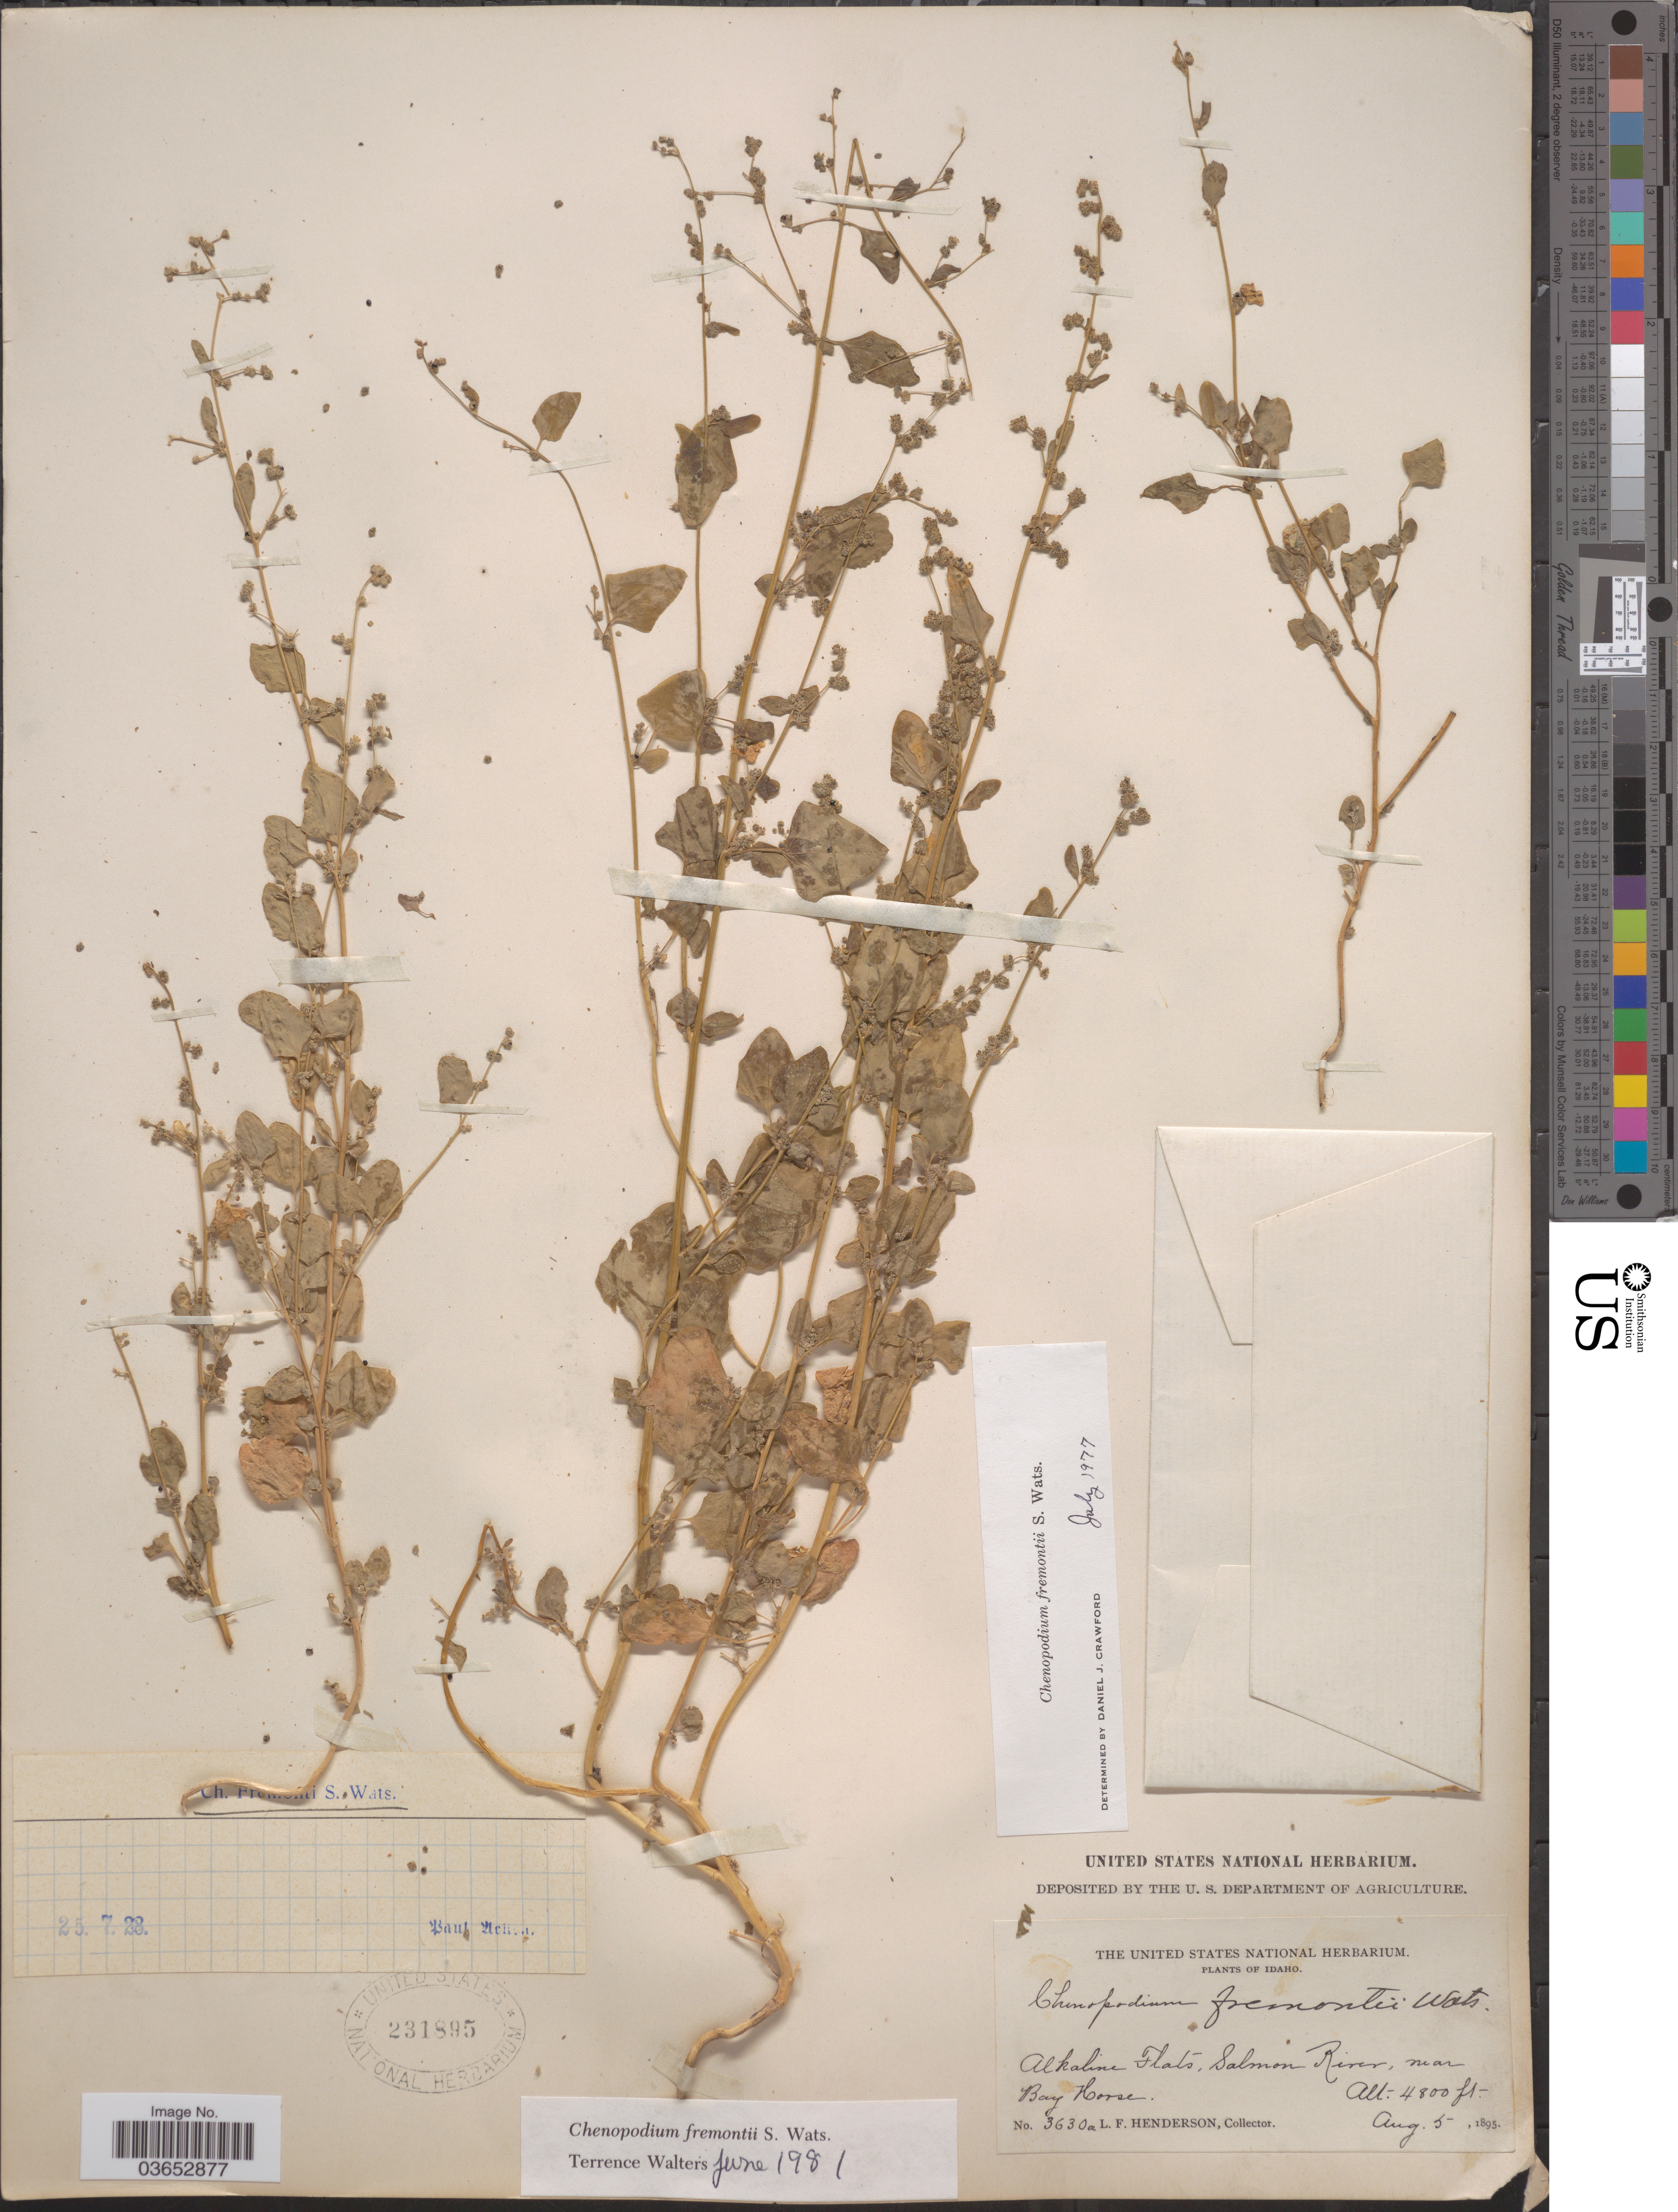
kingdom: Plantae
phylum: Tracheophyta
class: Magnoliopsida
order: Caryophyllales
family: Amaranthaceae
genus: Chenopodium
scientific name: Chenopodium fremontii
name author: S. Watson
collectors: L. Henderson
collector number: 3630a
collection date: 1895-08-05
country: United States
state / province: Idaho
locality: Alkaline Flats, Salmon River, near Bay Horse.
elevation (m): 1463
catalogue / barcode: US 231895